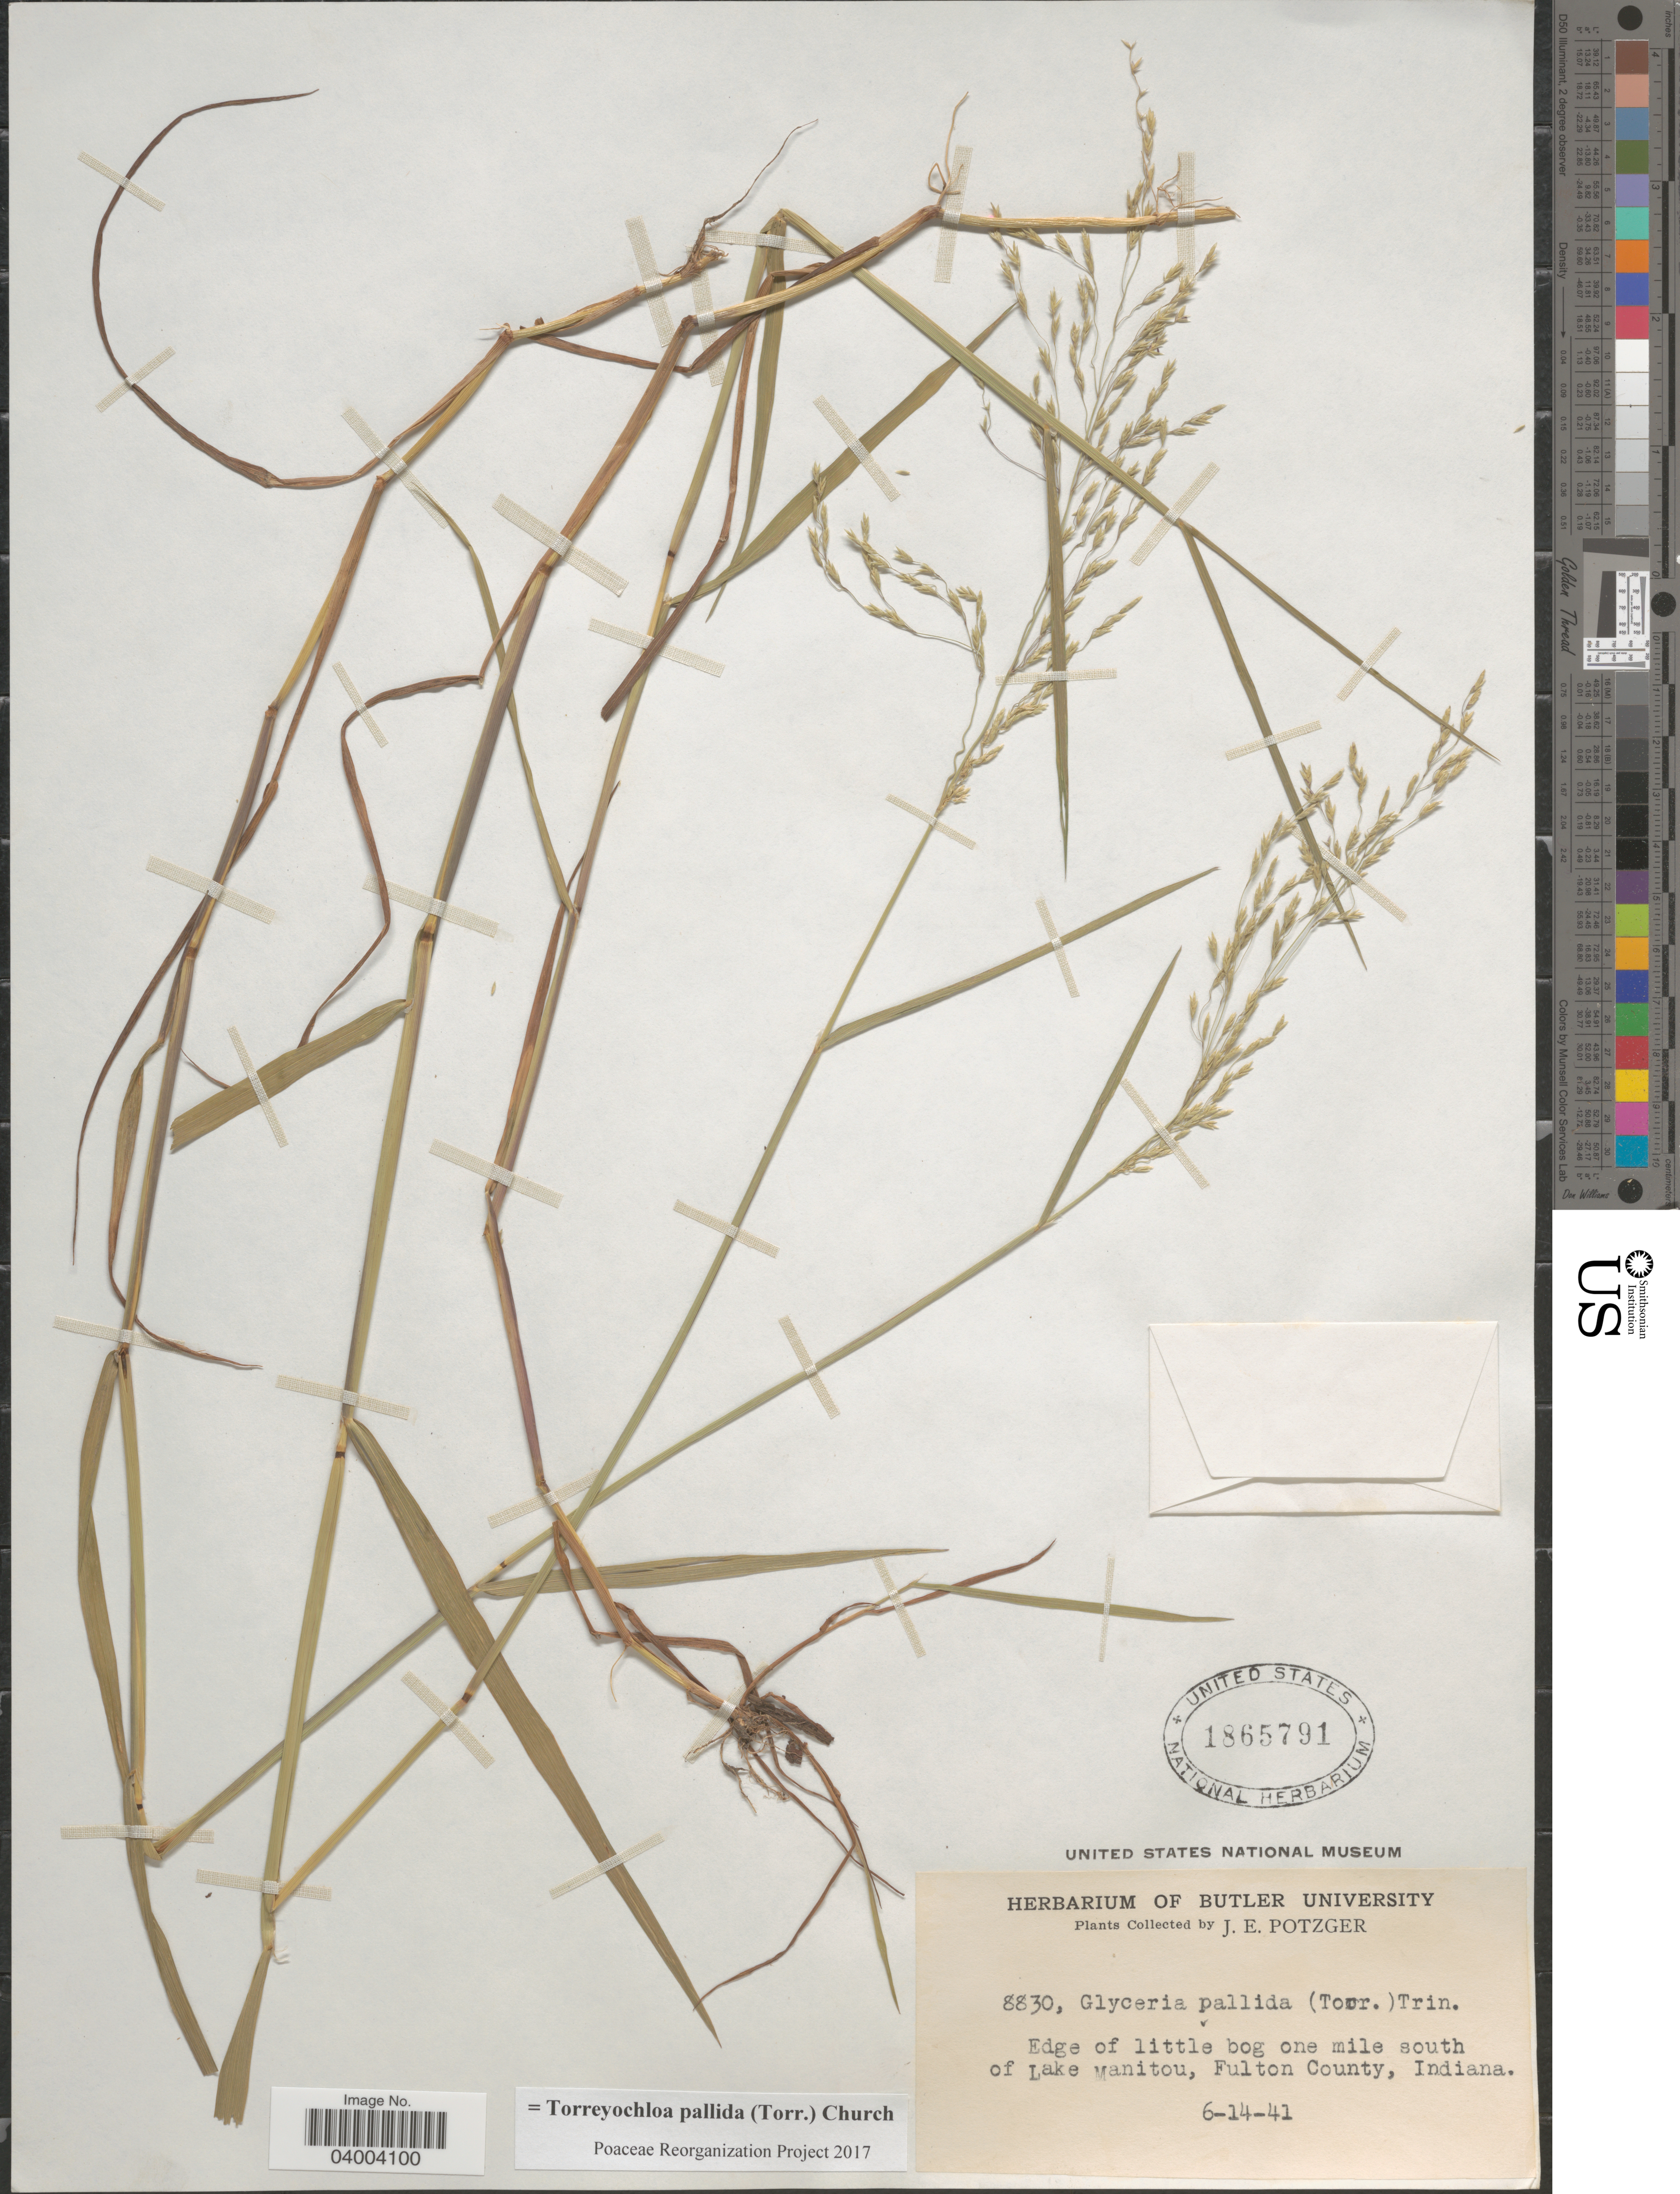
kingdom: Plantae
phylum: Tracheophyta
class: Liliopsida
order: Poales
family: Poaceae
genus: Torreyochloa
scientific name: Torreyochloa pallida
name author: (Torr.) G.L. Church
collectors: J. Potzger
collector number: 8830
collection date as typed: Transcribed d/m/y: 14/6/41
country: United States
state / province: Indiana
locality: Edge of little bog one mile south of Lake Manitou, Fulton County.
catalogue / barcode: US 1865791